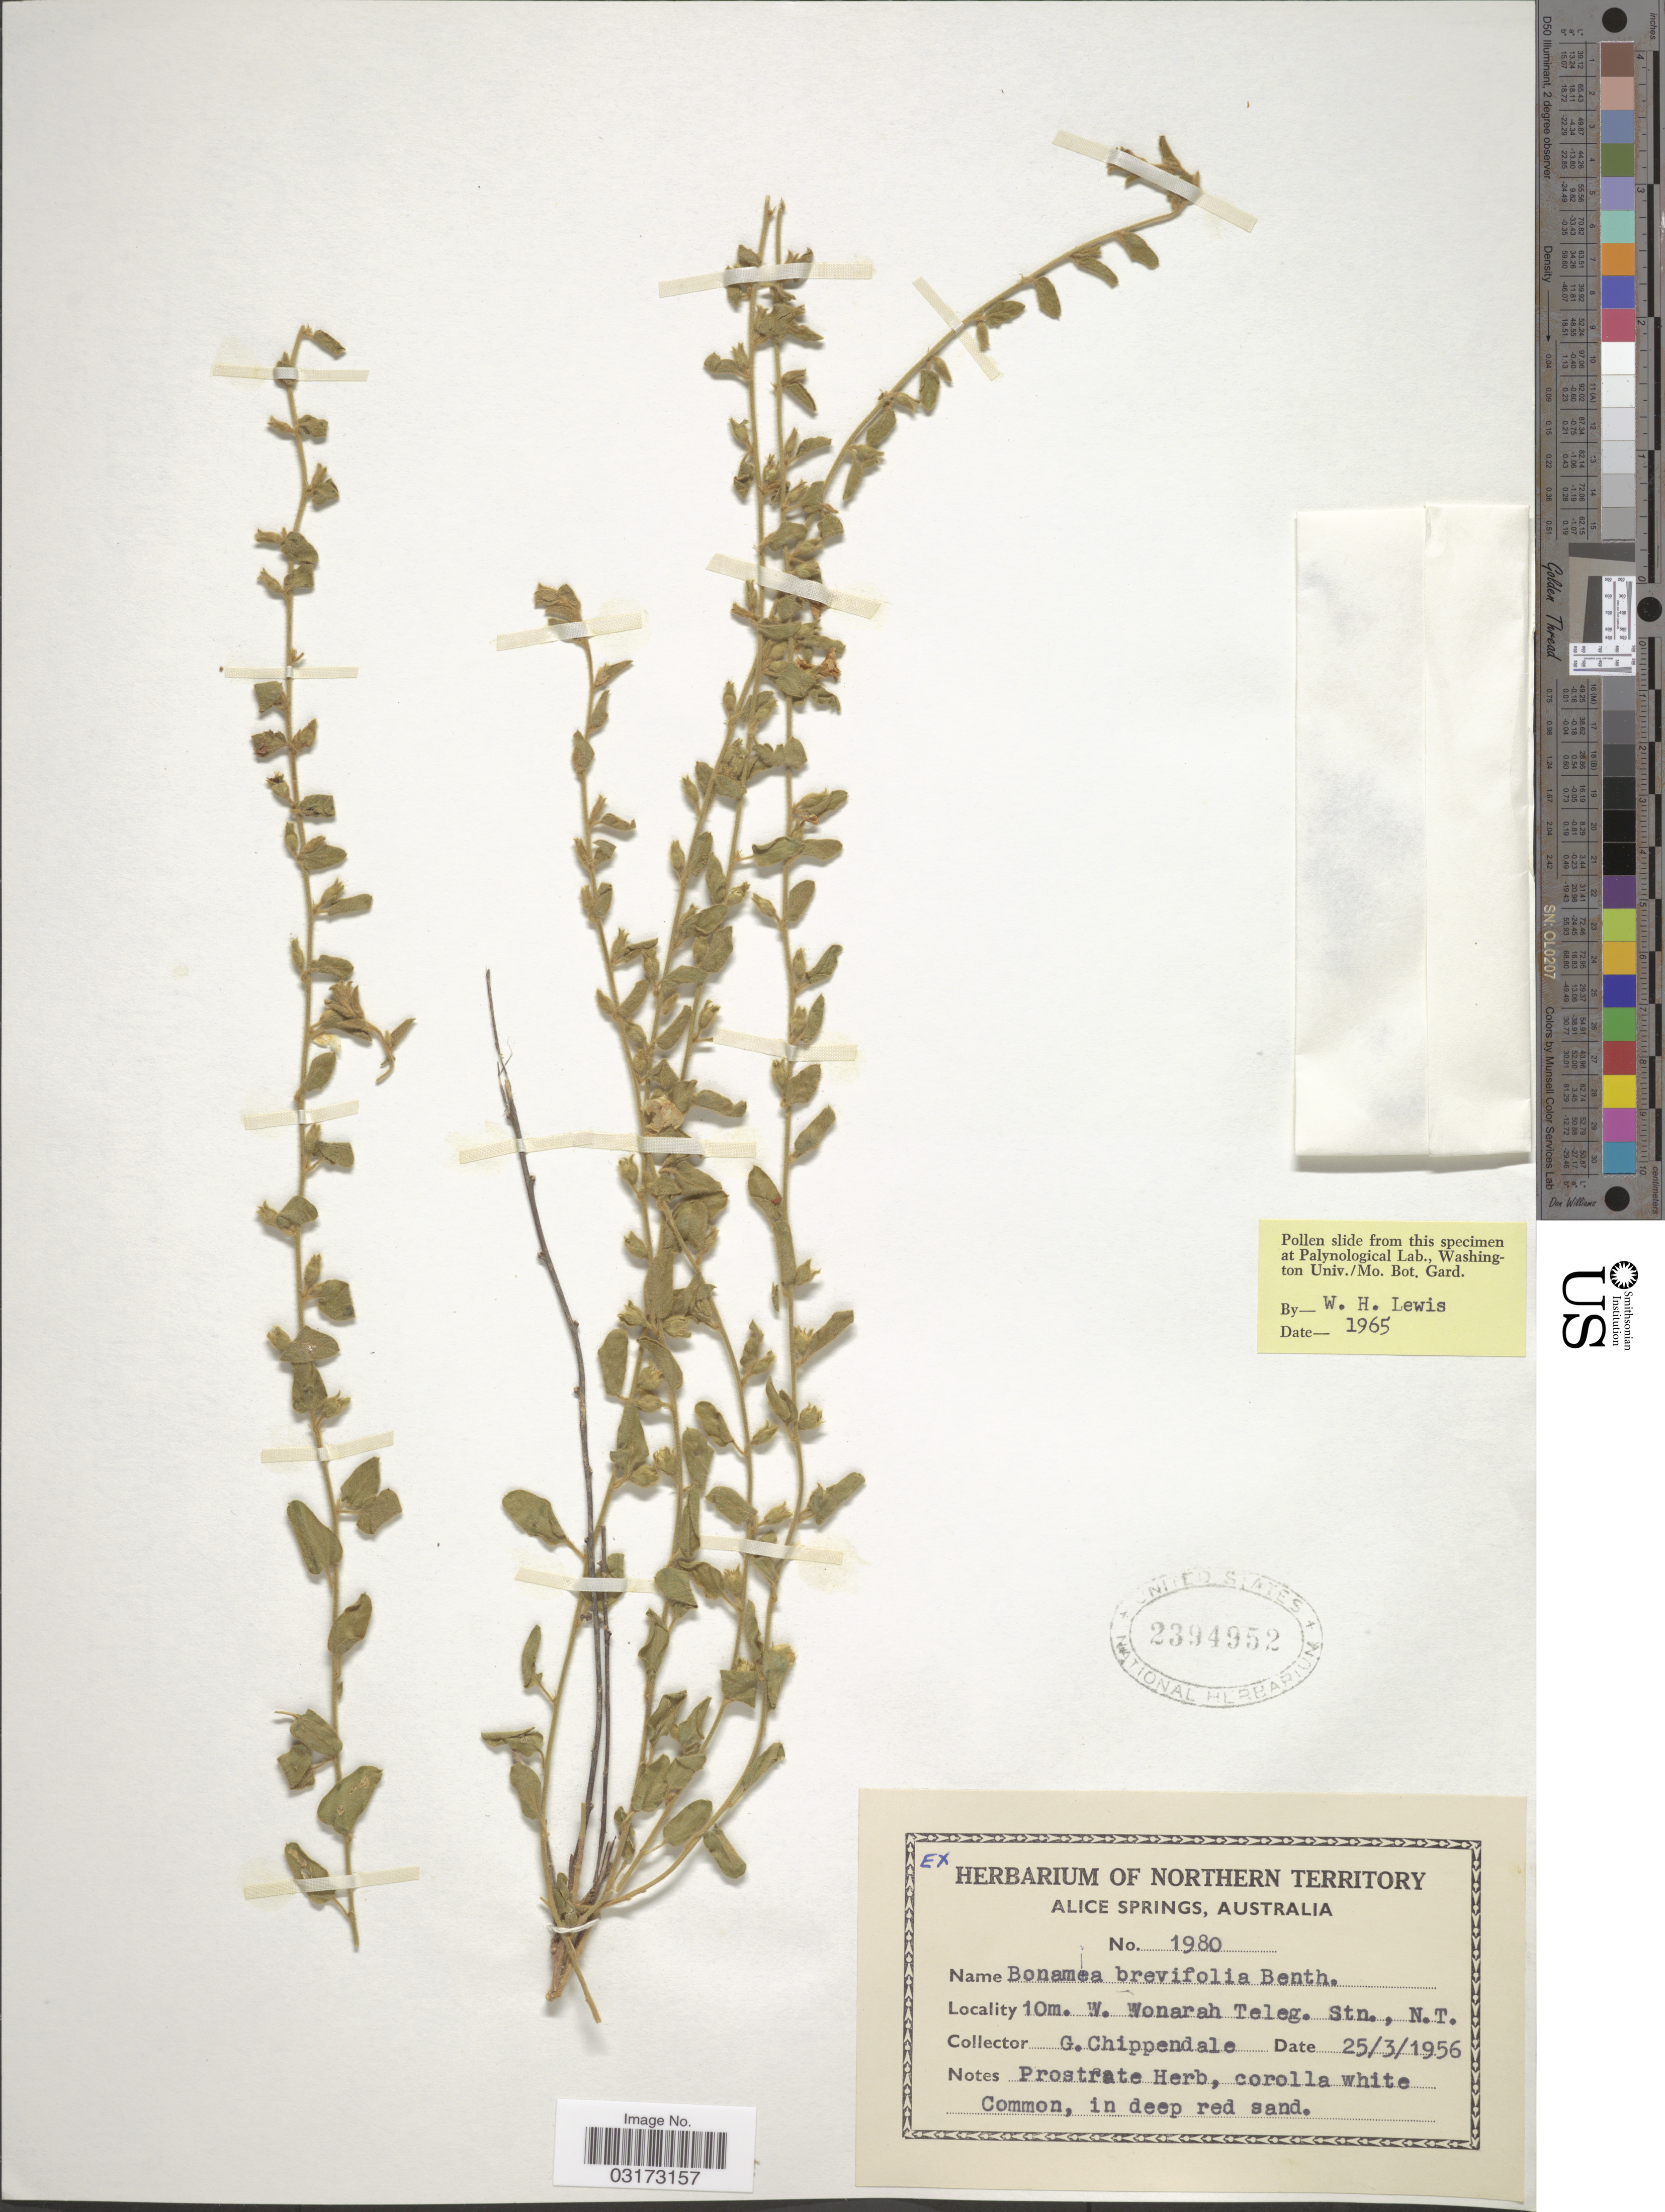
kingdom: Plantae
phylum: Tracheophyta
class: Magnoliopsida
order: Solanales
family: Convolvulaceae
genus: Bonamia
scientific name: Bonamia brevifolia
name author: (Benth.) Myint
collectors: G. Chippendale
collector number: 1980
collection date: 1956-03-25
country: Australia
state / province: Northern Territory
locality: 10m. W. Wonarah Teleg. Stn., N. T.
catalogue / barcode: US 2394952